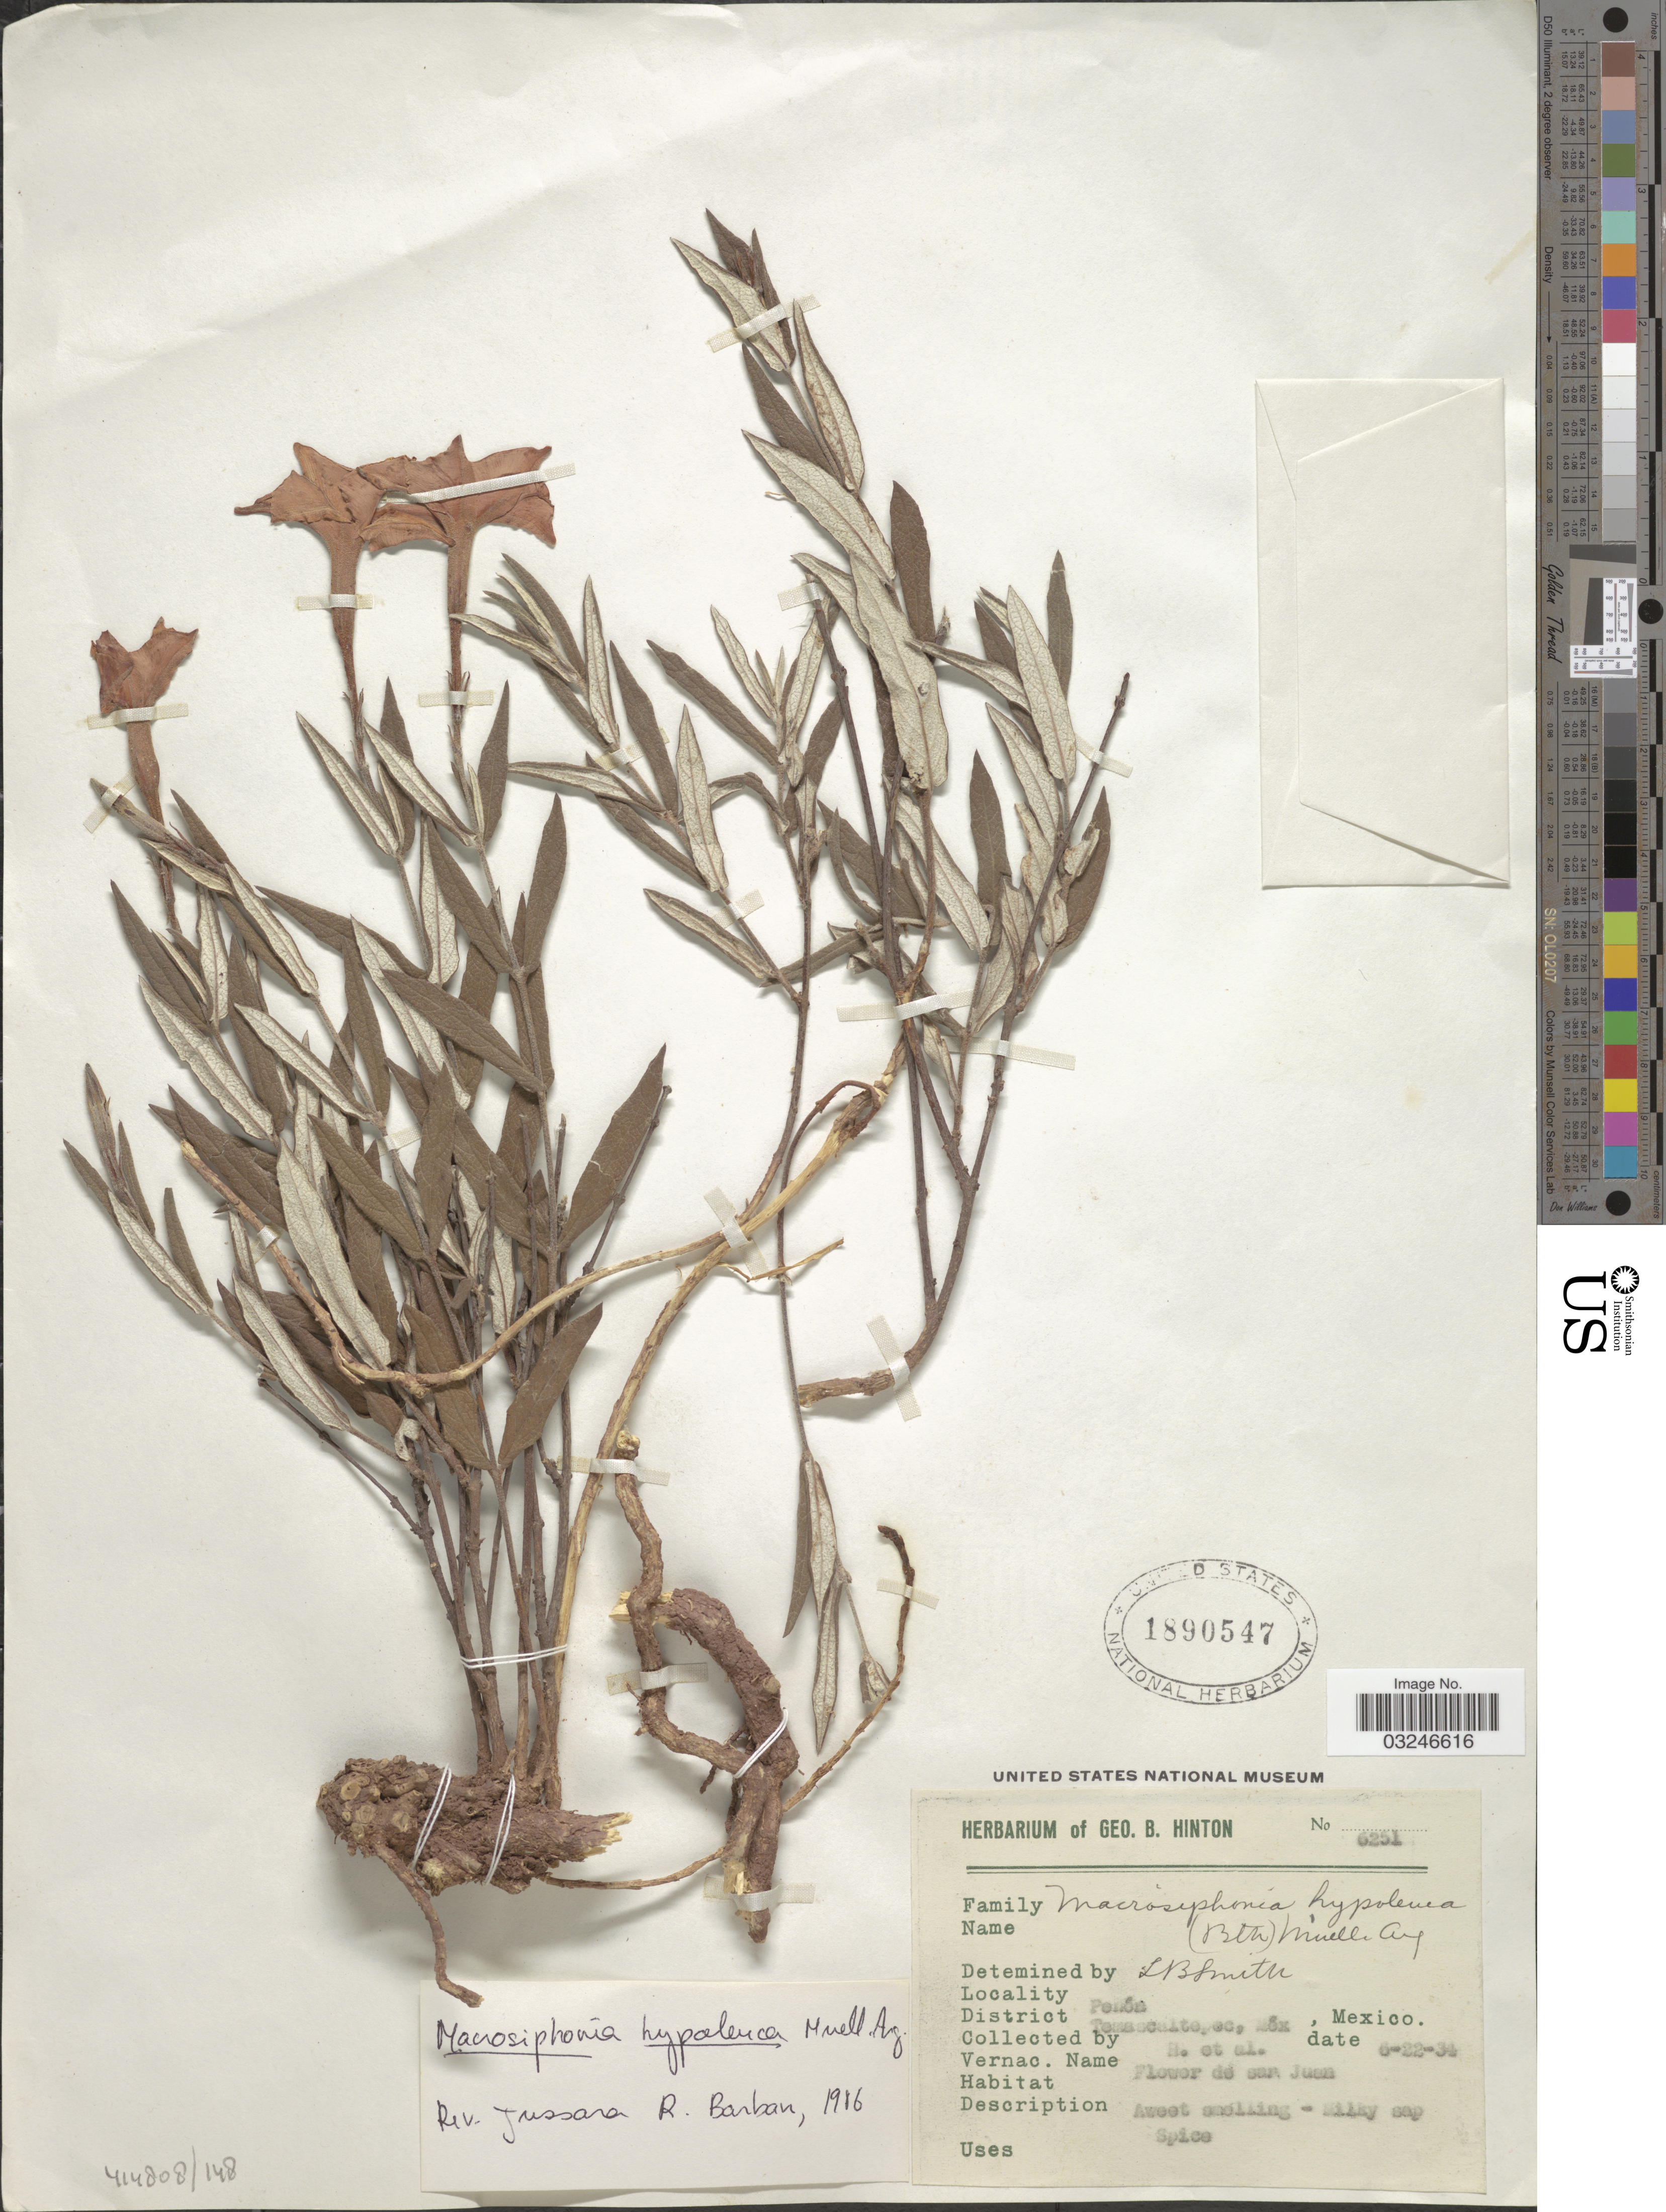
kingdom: Plantae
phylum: Tracheophyta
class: Magnoliopsida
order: Gentianales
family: Apocynaceae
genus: Macrosiphonia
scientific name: Macrosiphonia hypoleuca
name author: (Benth.) Müll. Arg.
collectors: G. B. Hinton & et al.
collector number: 6251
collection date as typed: Transcribed d/m/y: 22/6/34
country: Mexico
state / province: México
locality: Pehóa [interpreted]. District Temascaltepec, Méx.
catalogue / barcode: US 1890547